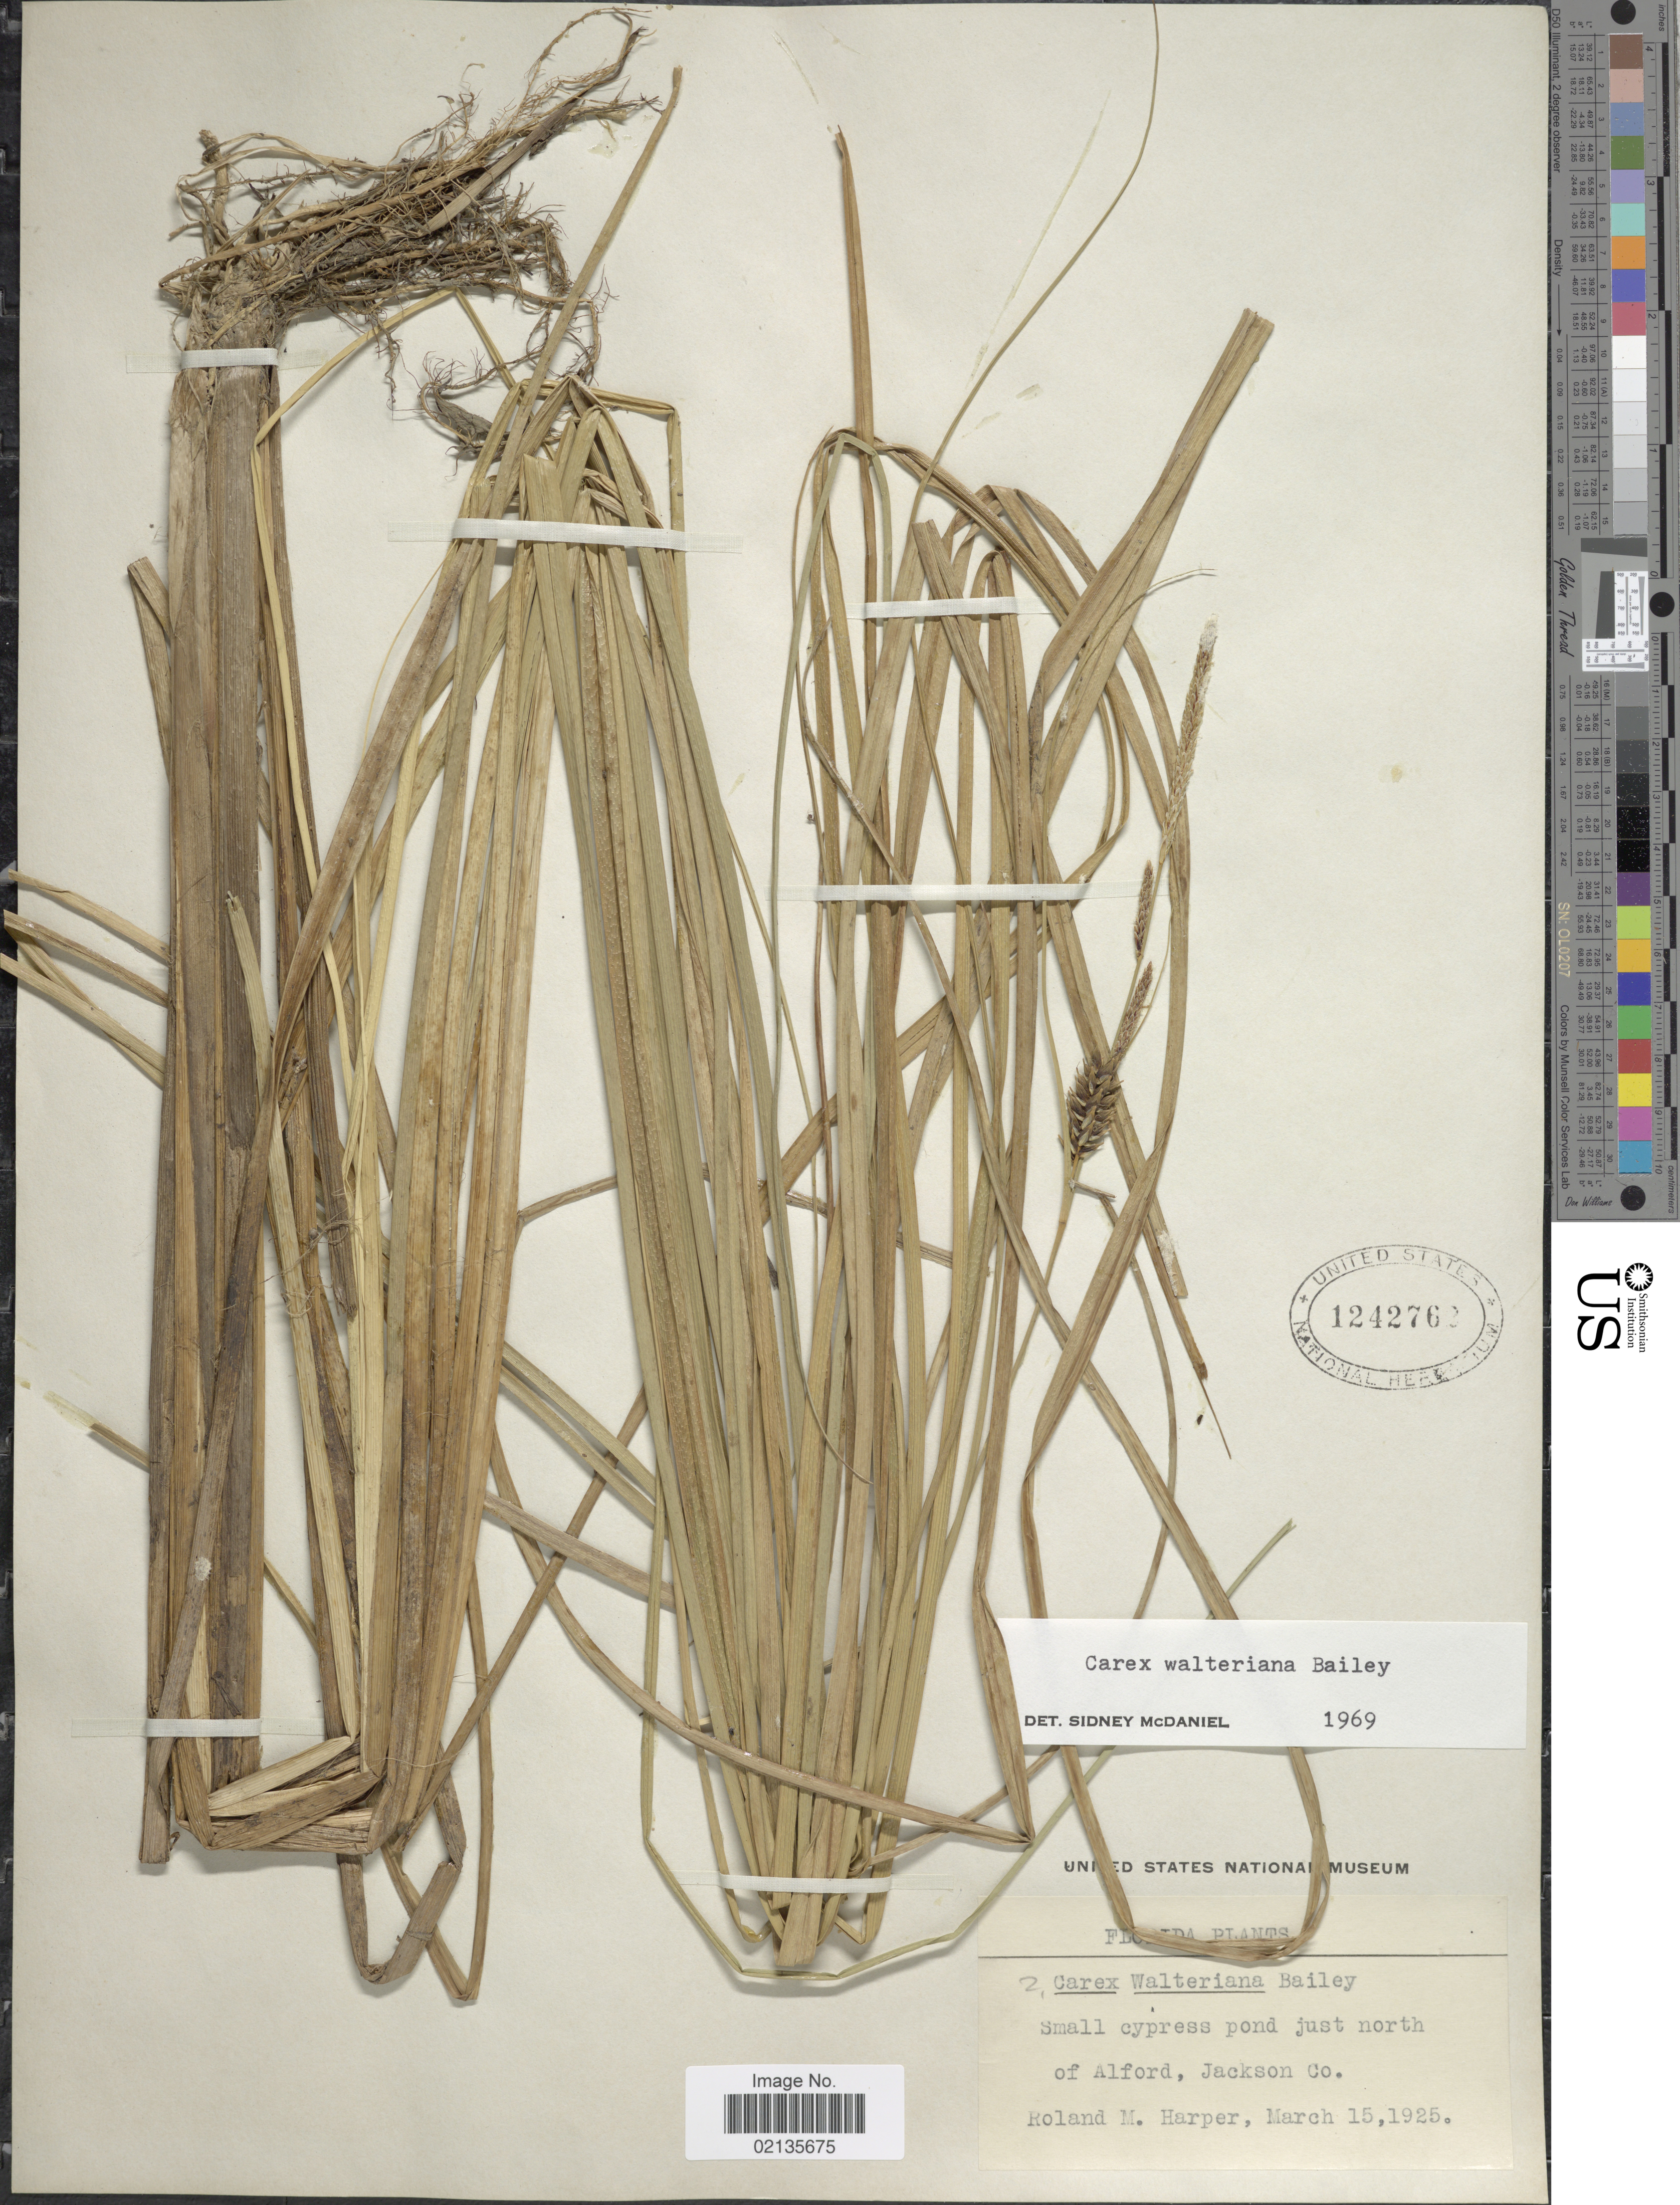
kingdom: Plantae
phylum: Tracheophyta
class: Liliopsida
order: Poales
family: Cyperaceae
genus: Carex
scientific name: Carex striata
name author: Michx.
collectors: R. M. Harper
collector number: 2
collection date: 1925-03-15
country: United States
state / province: Florida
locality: Small cypress pond just north of Alford, Jackson Co.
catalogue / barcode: US 1242762